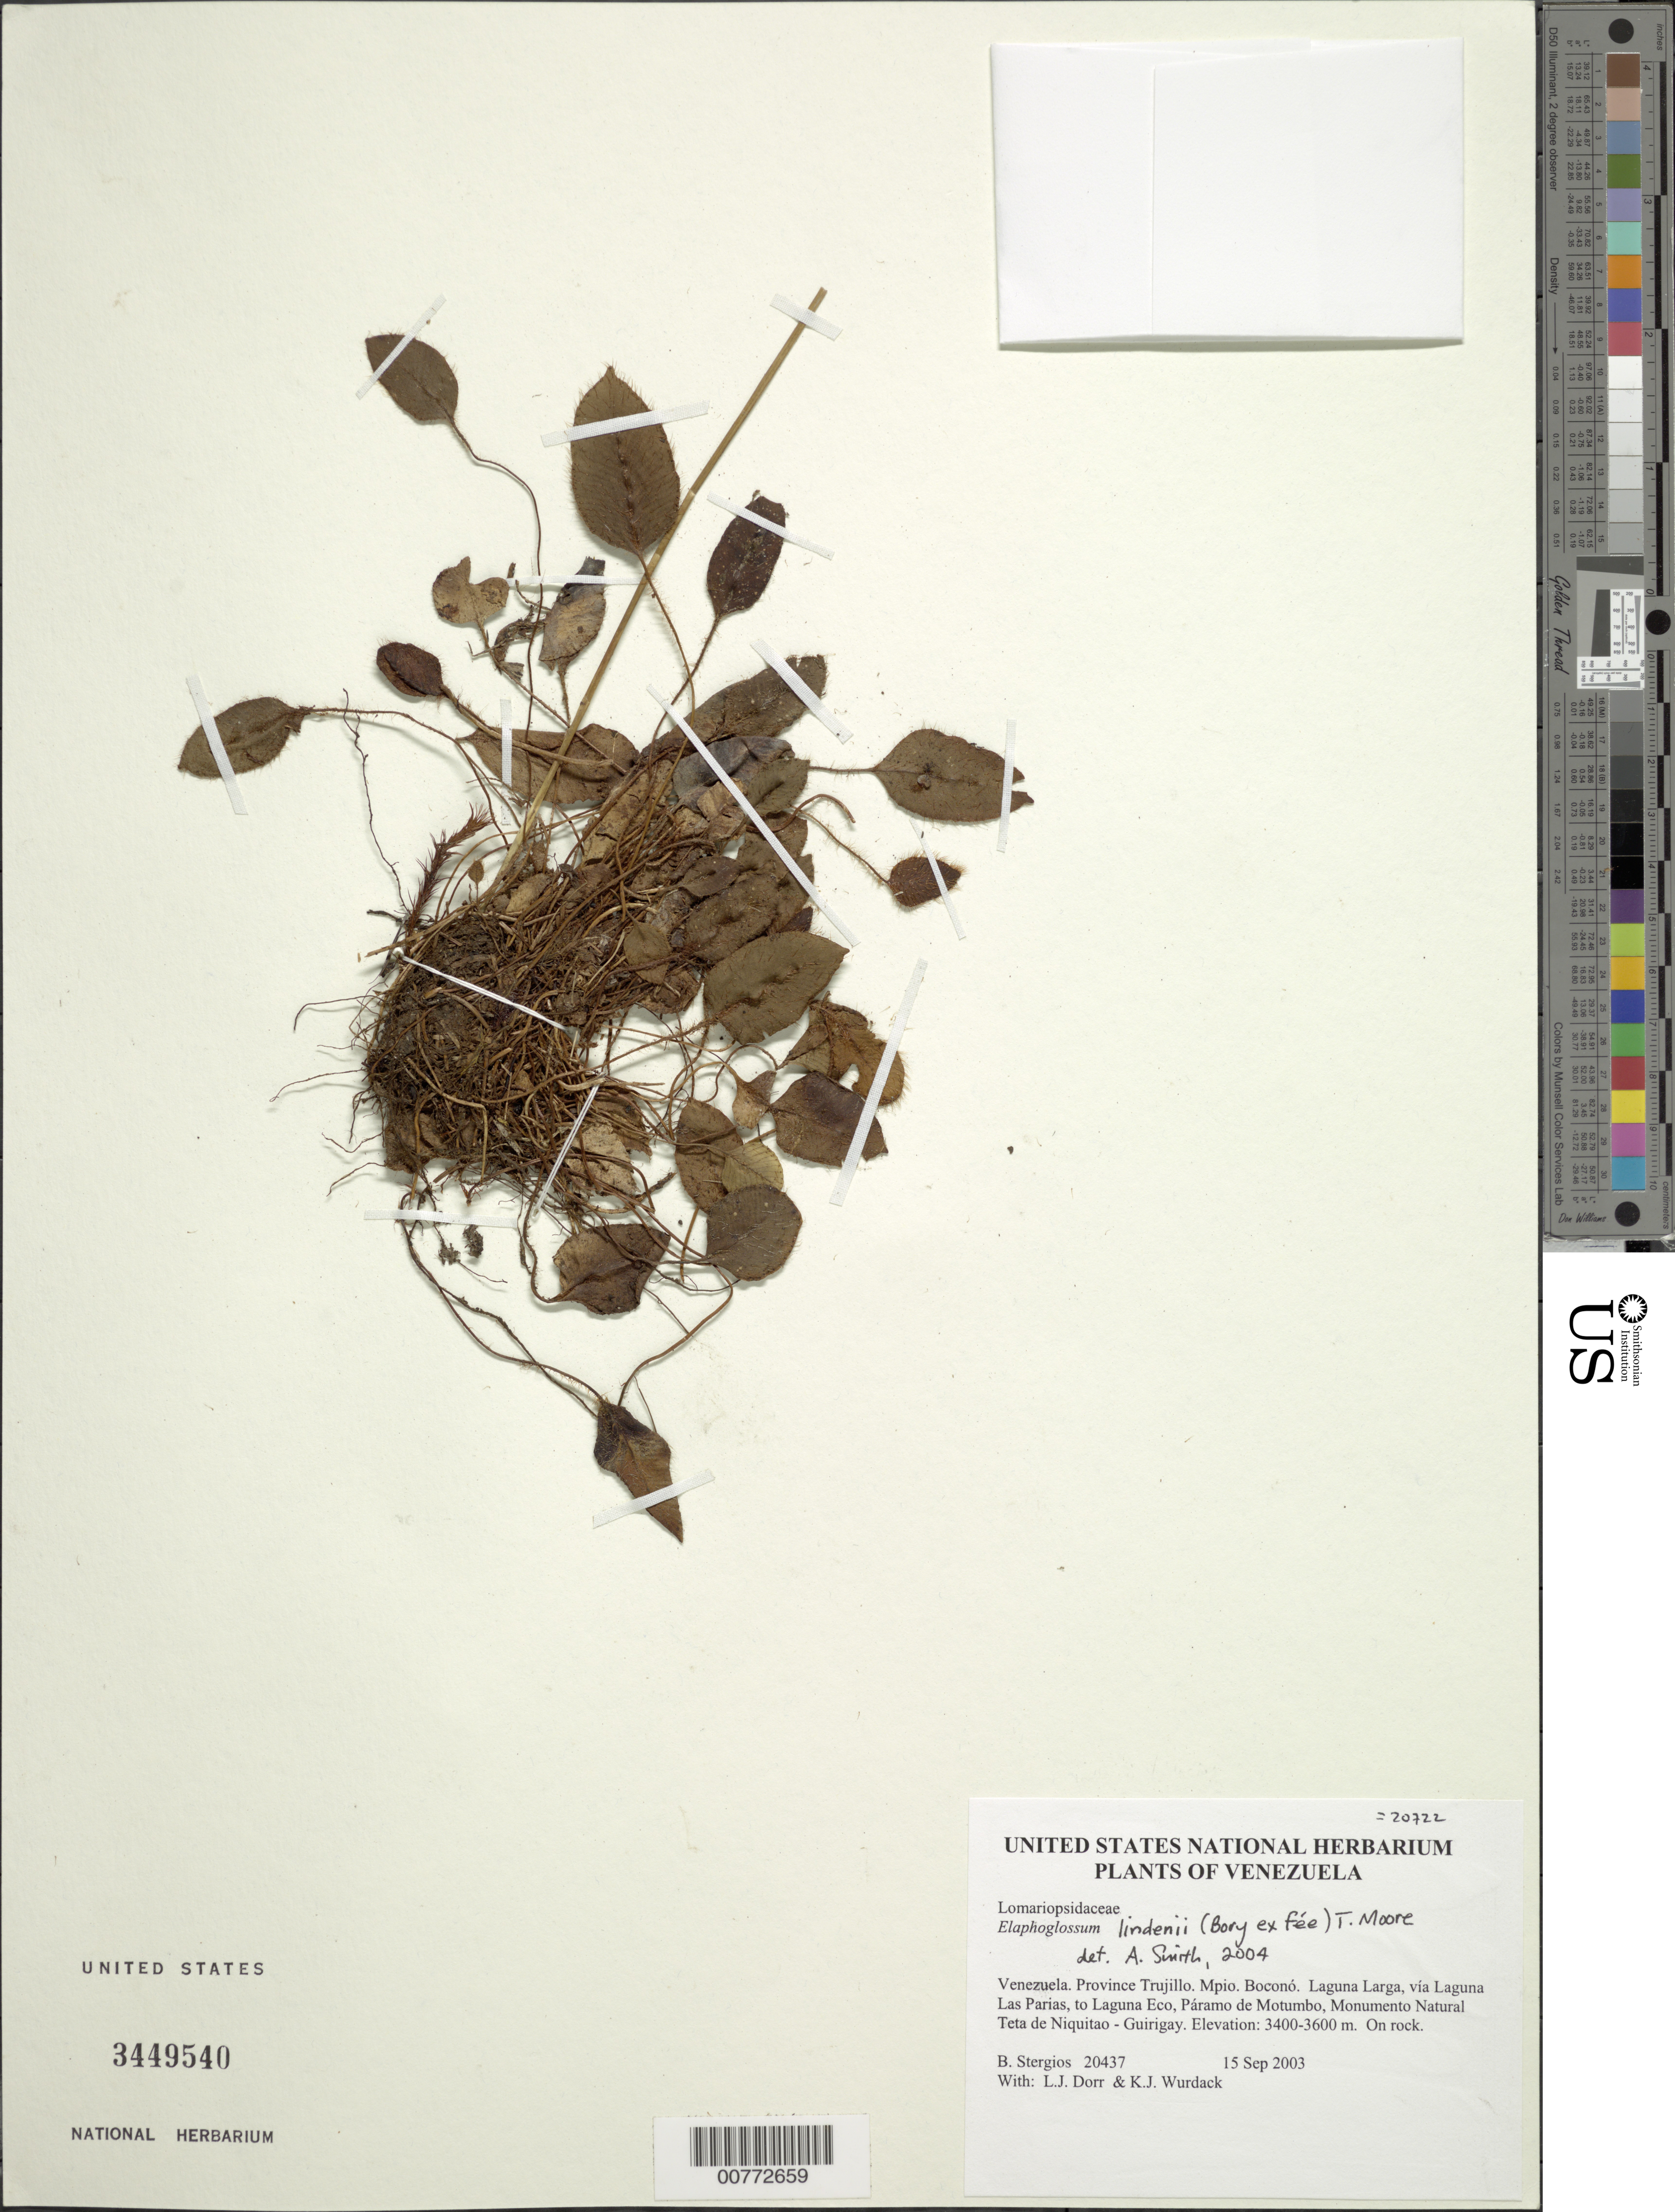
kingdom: Plantae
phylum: Tracheophyta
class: Polypodiopsida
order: Polypodiales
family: Dryopteridaceae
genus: Elaphoglossum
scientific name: Elaphoglossum lindenii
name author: (Bory ex Fée) T. Moore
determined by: Smith, Alan R., (UC)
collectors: B. G. Stergios, L. J. Dorr & K. Wurdack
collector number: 20437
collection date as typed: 15 Sep 2003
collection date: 2003-09-15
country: Venezuela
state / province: Trujillo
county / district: Boconó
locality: Laguna Larga, vía Laguna Las Parias, to Laguna Eco, Páramo de Motumbo, Monumento Natural Teta de Niquitao - Guirigay.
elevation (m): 3400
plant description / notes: PORT, US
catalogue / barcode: US 3449540